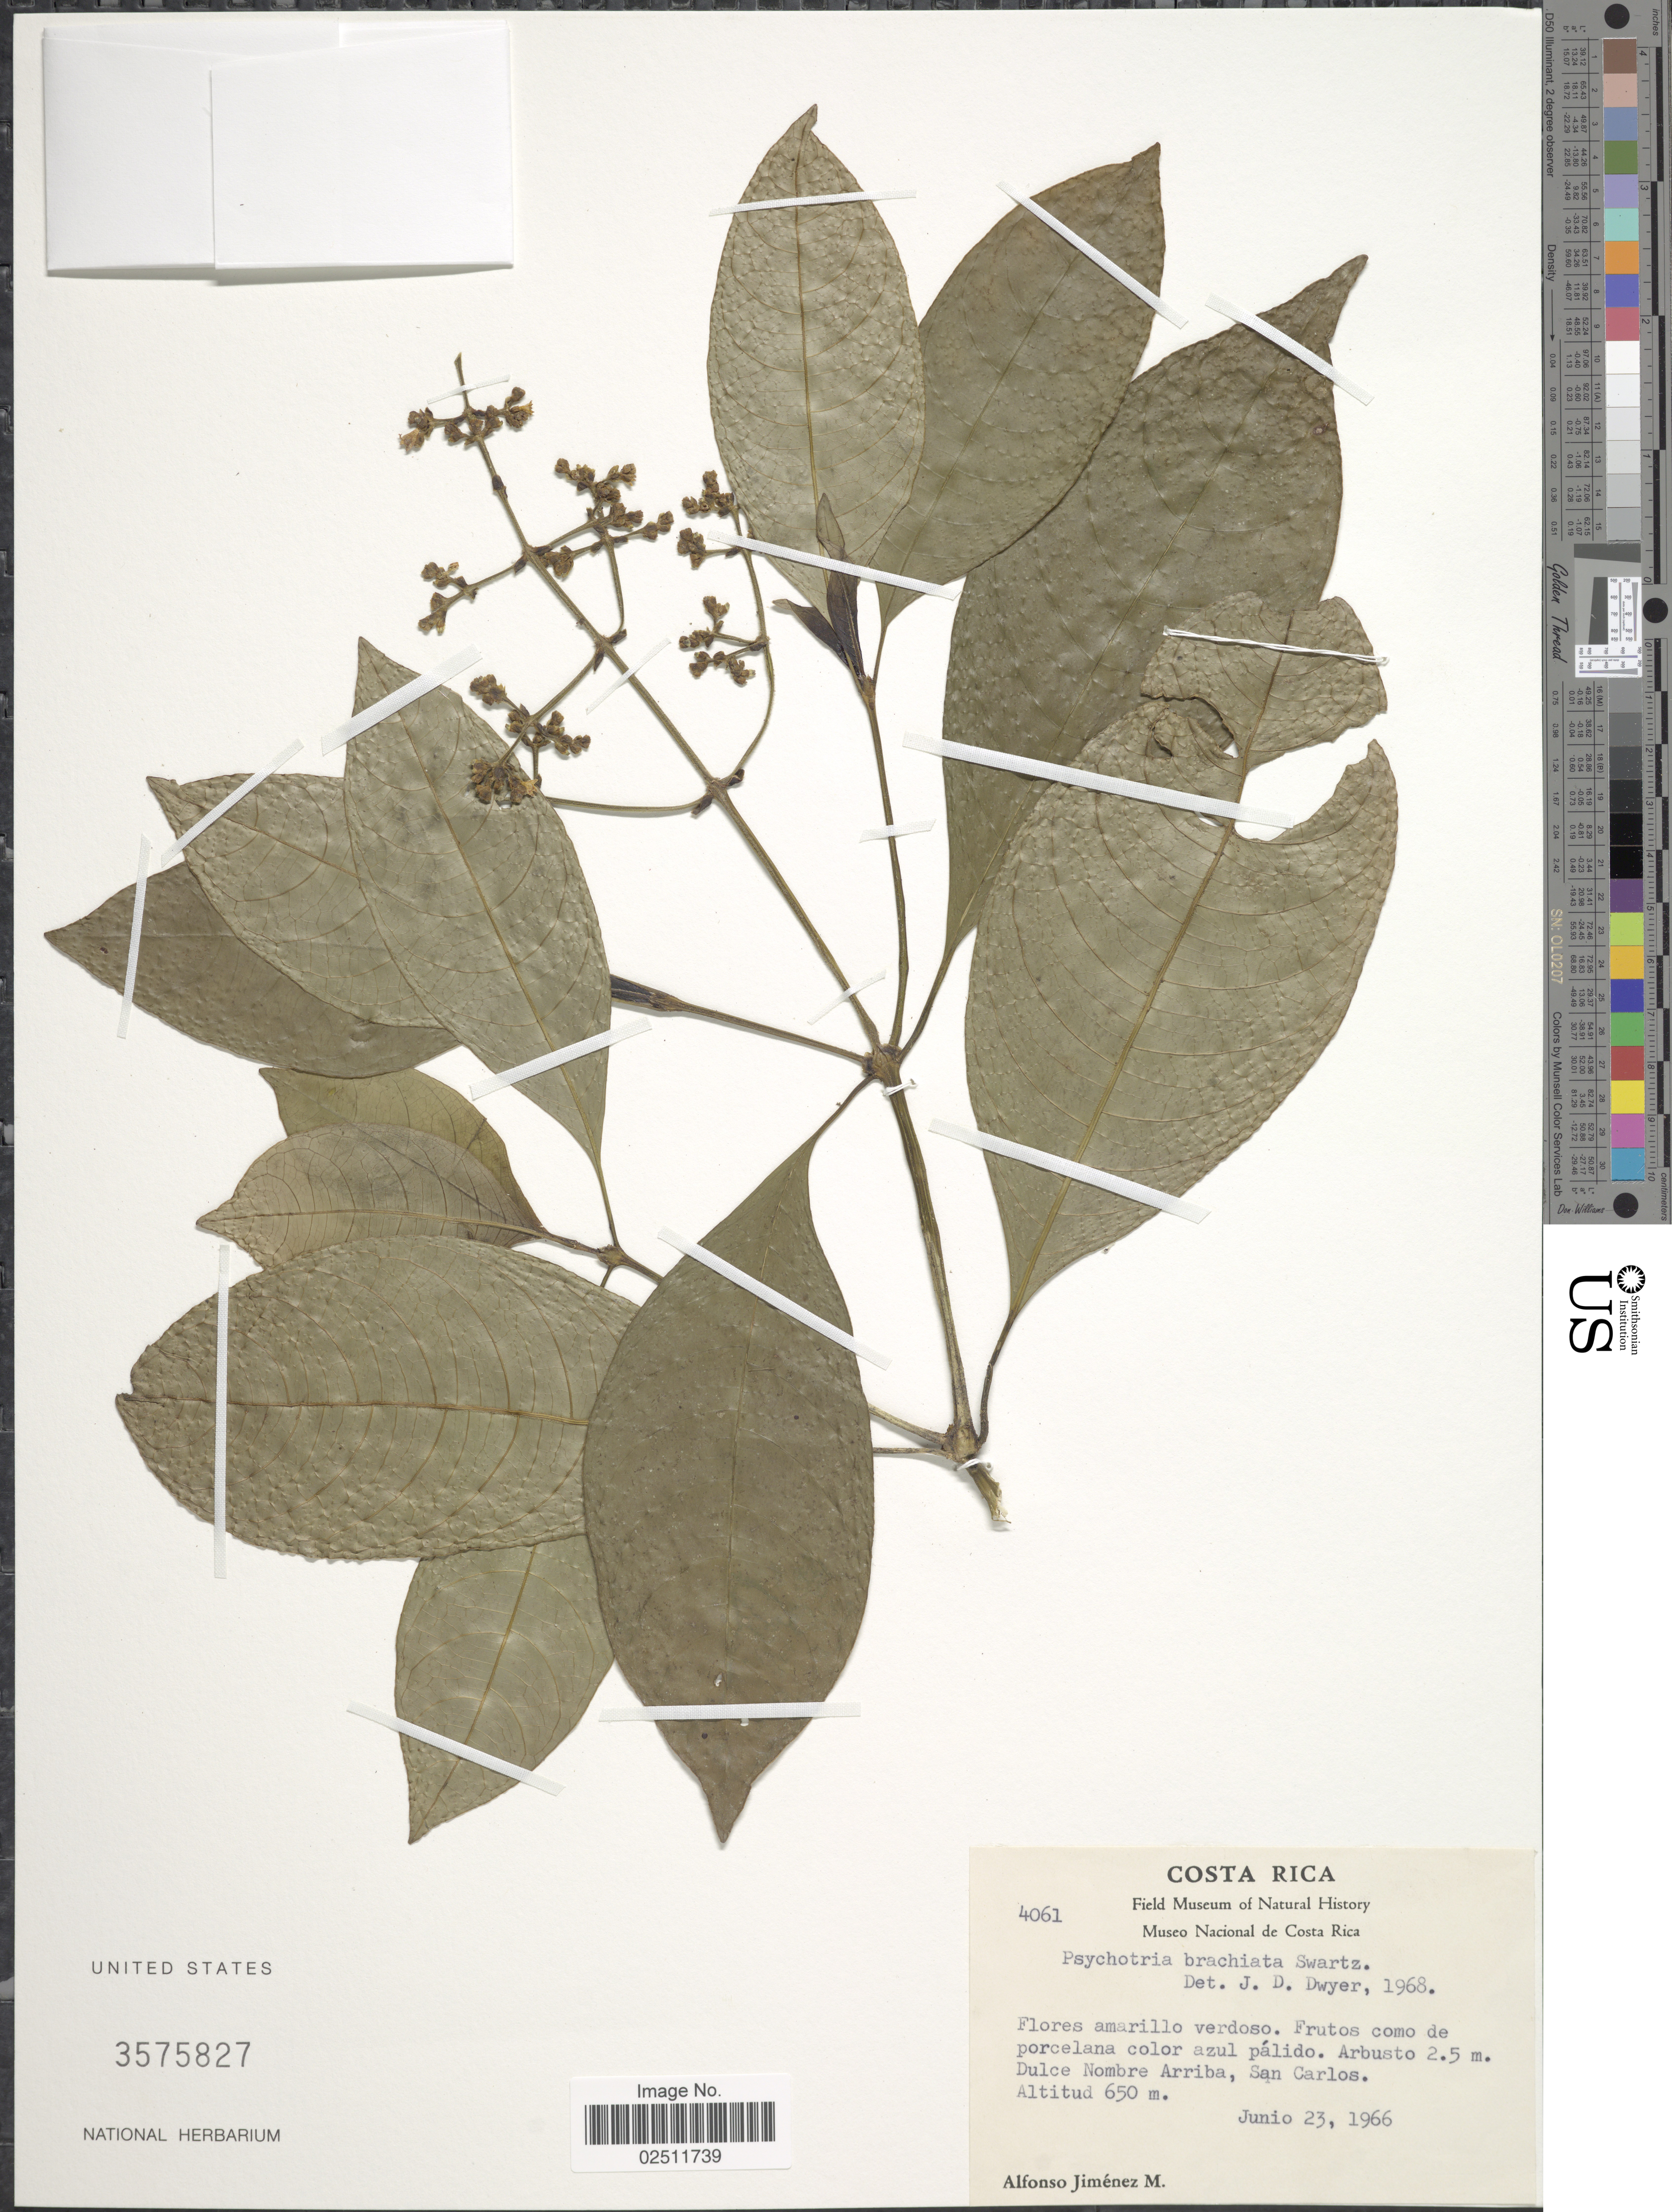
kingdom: Plantae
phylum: Tracheophyta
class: Magnoliopsida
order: Gentianales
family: Rubiaceae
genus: Psychotria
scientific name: Psychotria brachiata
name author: Sw.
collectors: A. Jimenez M.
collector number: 4061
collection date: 1966-06-23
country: Costa Rica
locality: Dulce Nombre Arriba, San Carlos.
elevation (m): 650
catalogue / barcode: US 3575827